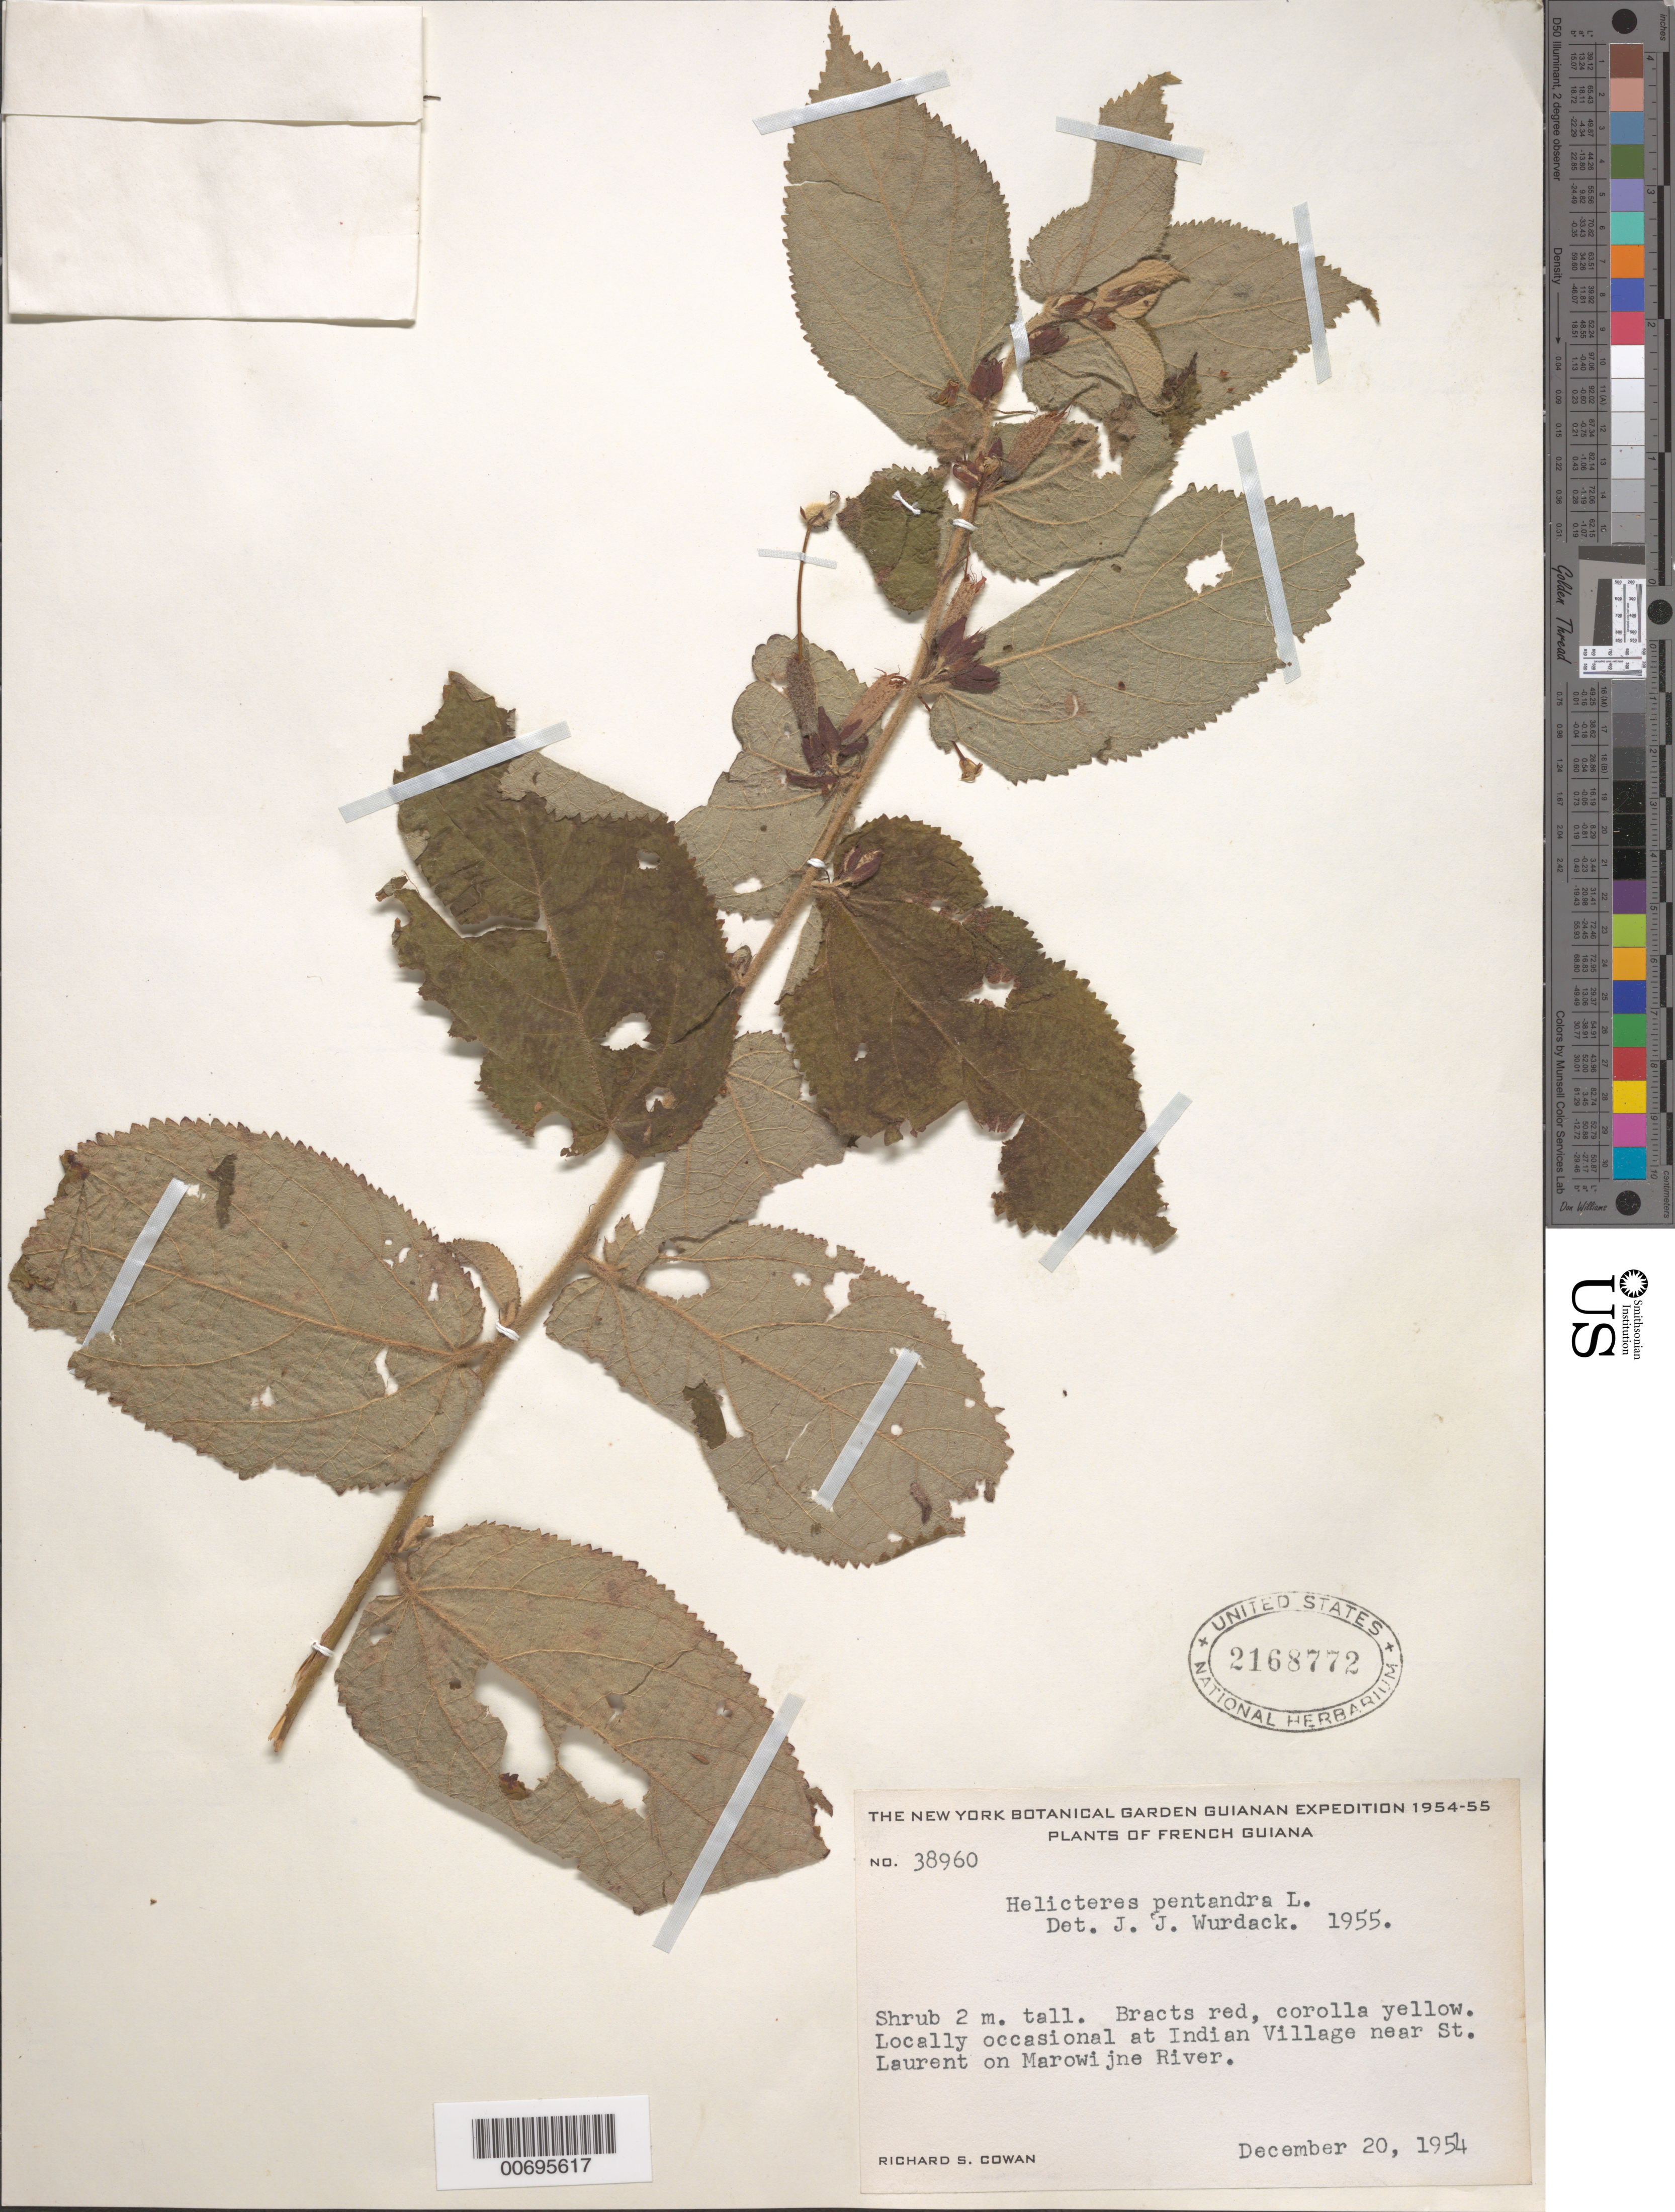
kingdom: Plantae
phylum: Tracheophyta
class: Magnoliopsida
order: Malvales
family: Malvaceae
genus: Helicteres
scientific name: Helicteres pentandra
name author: L.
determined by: Wurdack, John J., (US), US (UNITED STATES)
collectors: R. S. Cowan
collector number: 38960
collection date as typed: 20-Dec-54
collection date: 1954-12-20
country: French Guiana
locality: St. Laurent, Marowijne R., at Indian village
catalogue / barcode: US 2168772